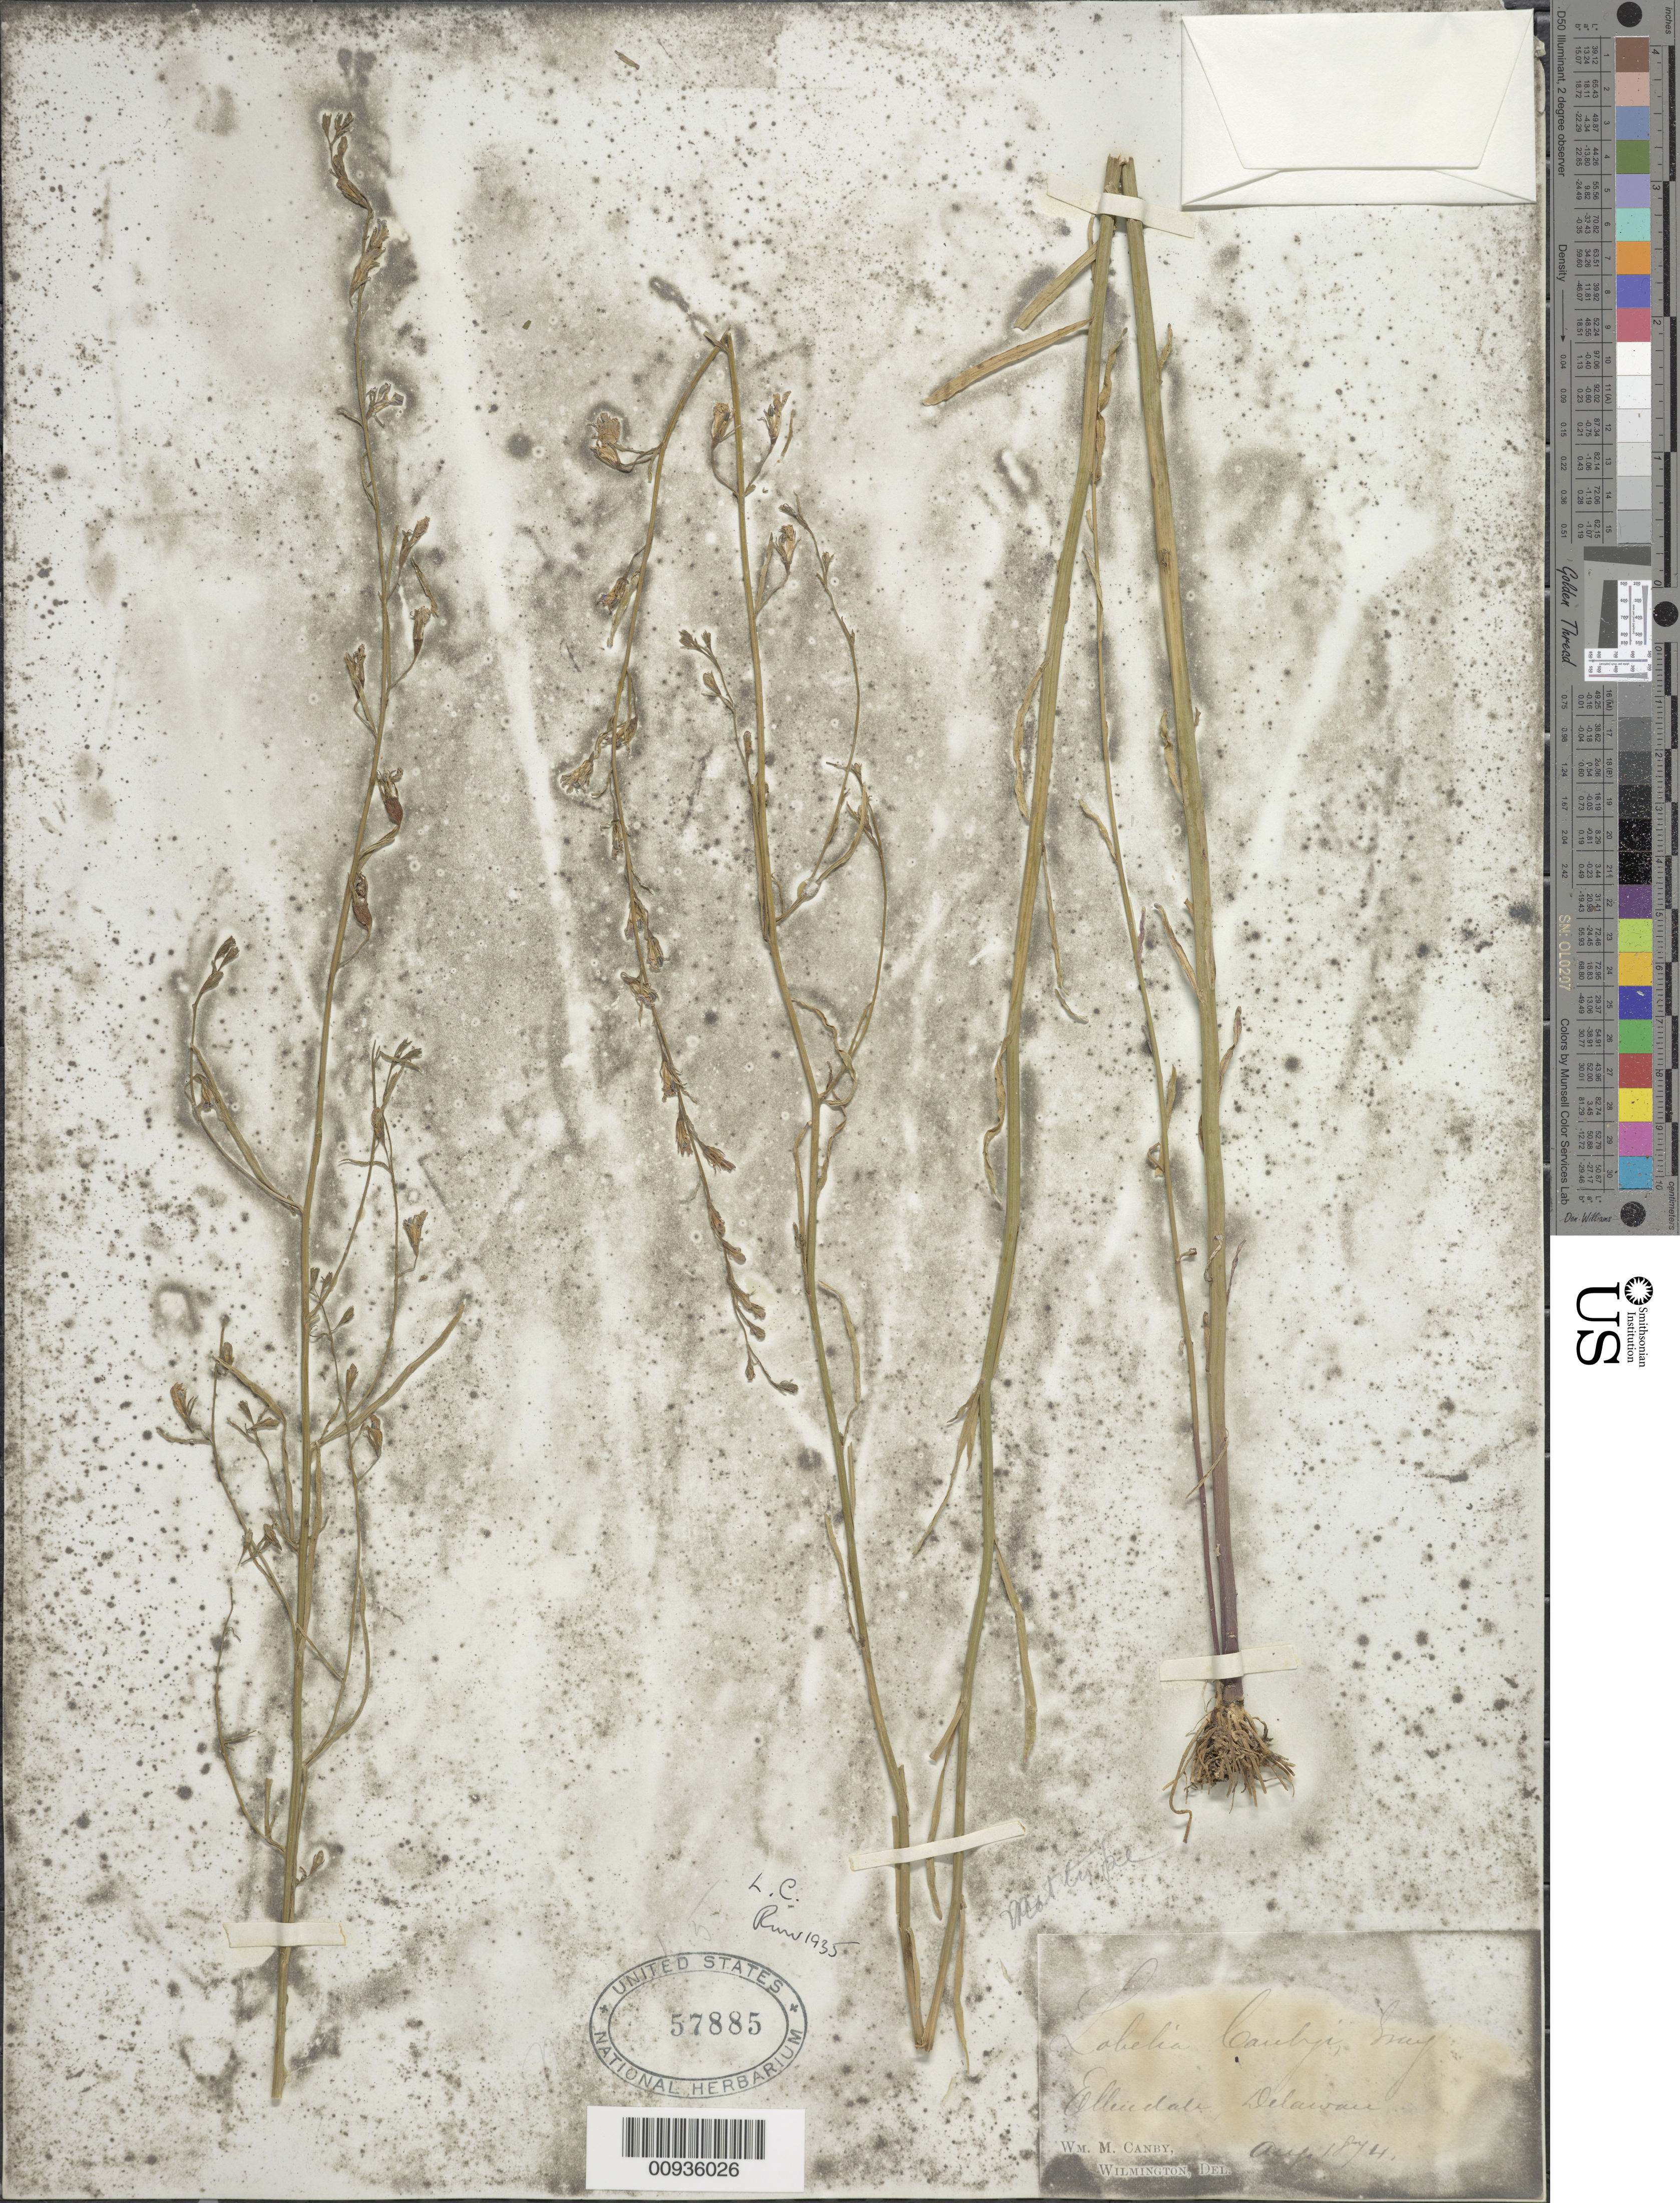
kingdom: Plantae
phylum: Tracheophyta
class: Magnoliopsida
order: Asterales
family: Campanulaceae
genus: Lobelia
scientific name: Lobelia canbyi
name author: A. Gray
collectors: W. M. Canby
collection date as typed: Aug 1874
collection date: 1874-08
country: United States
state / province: Delaware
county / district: Sussex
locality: Ellendale.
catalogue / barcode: US 57885